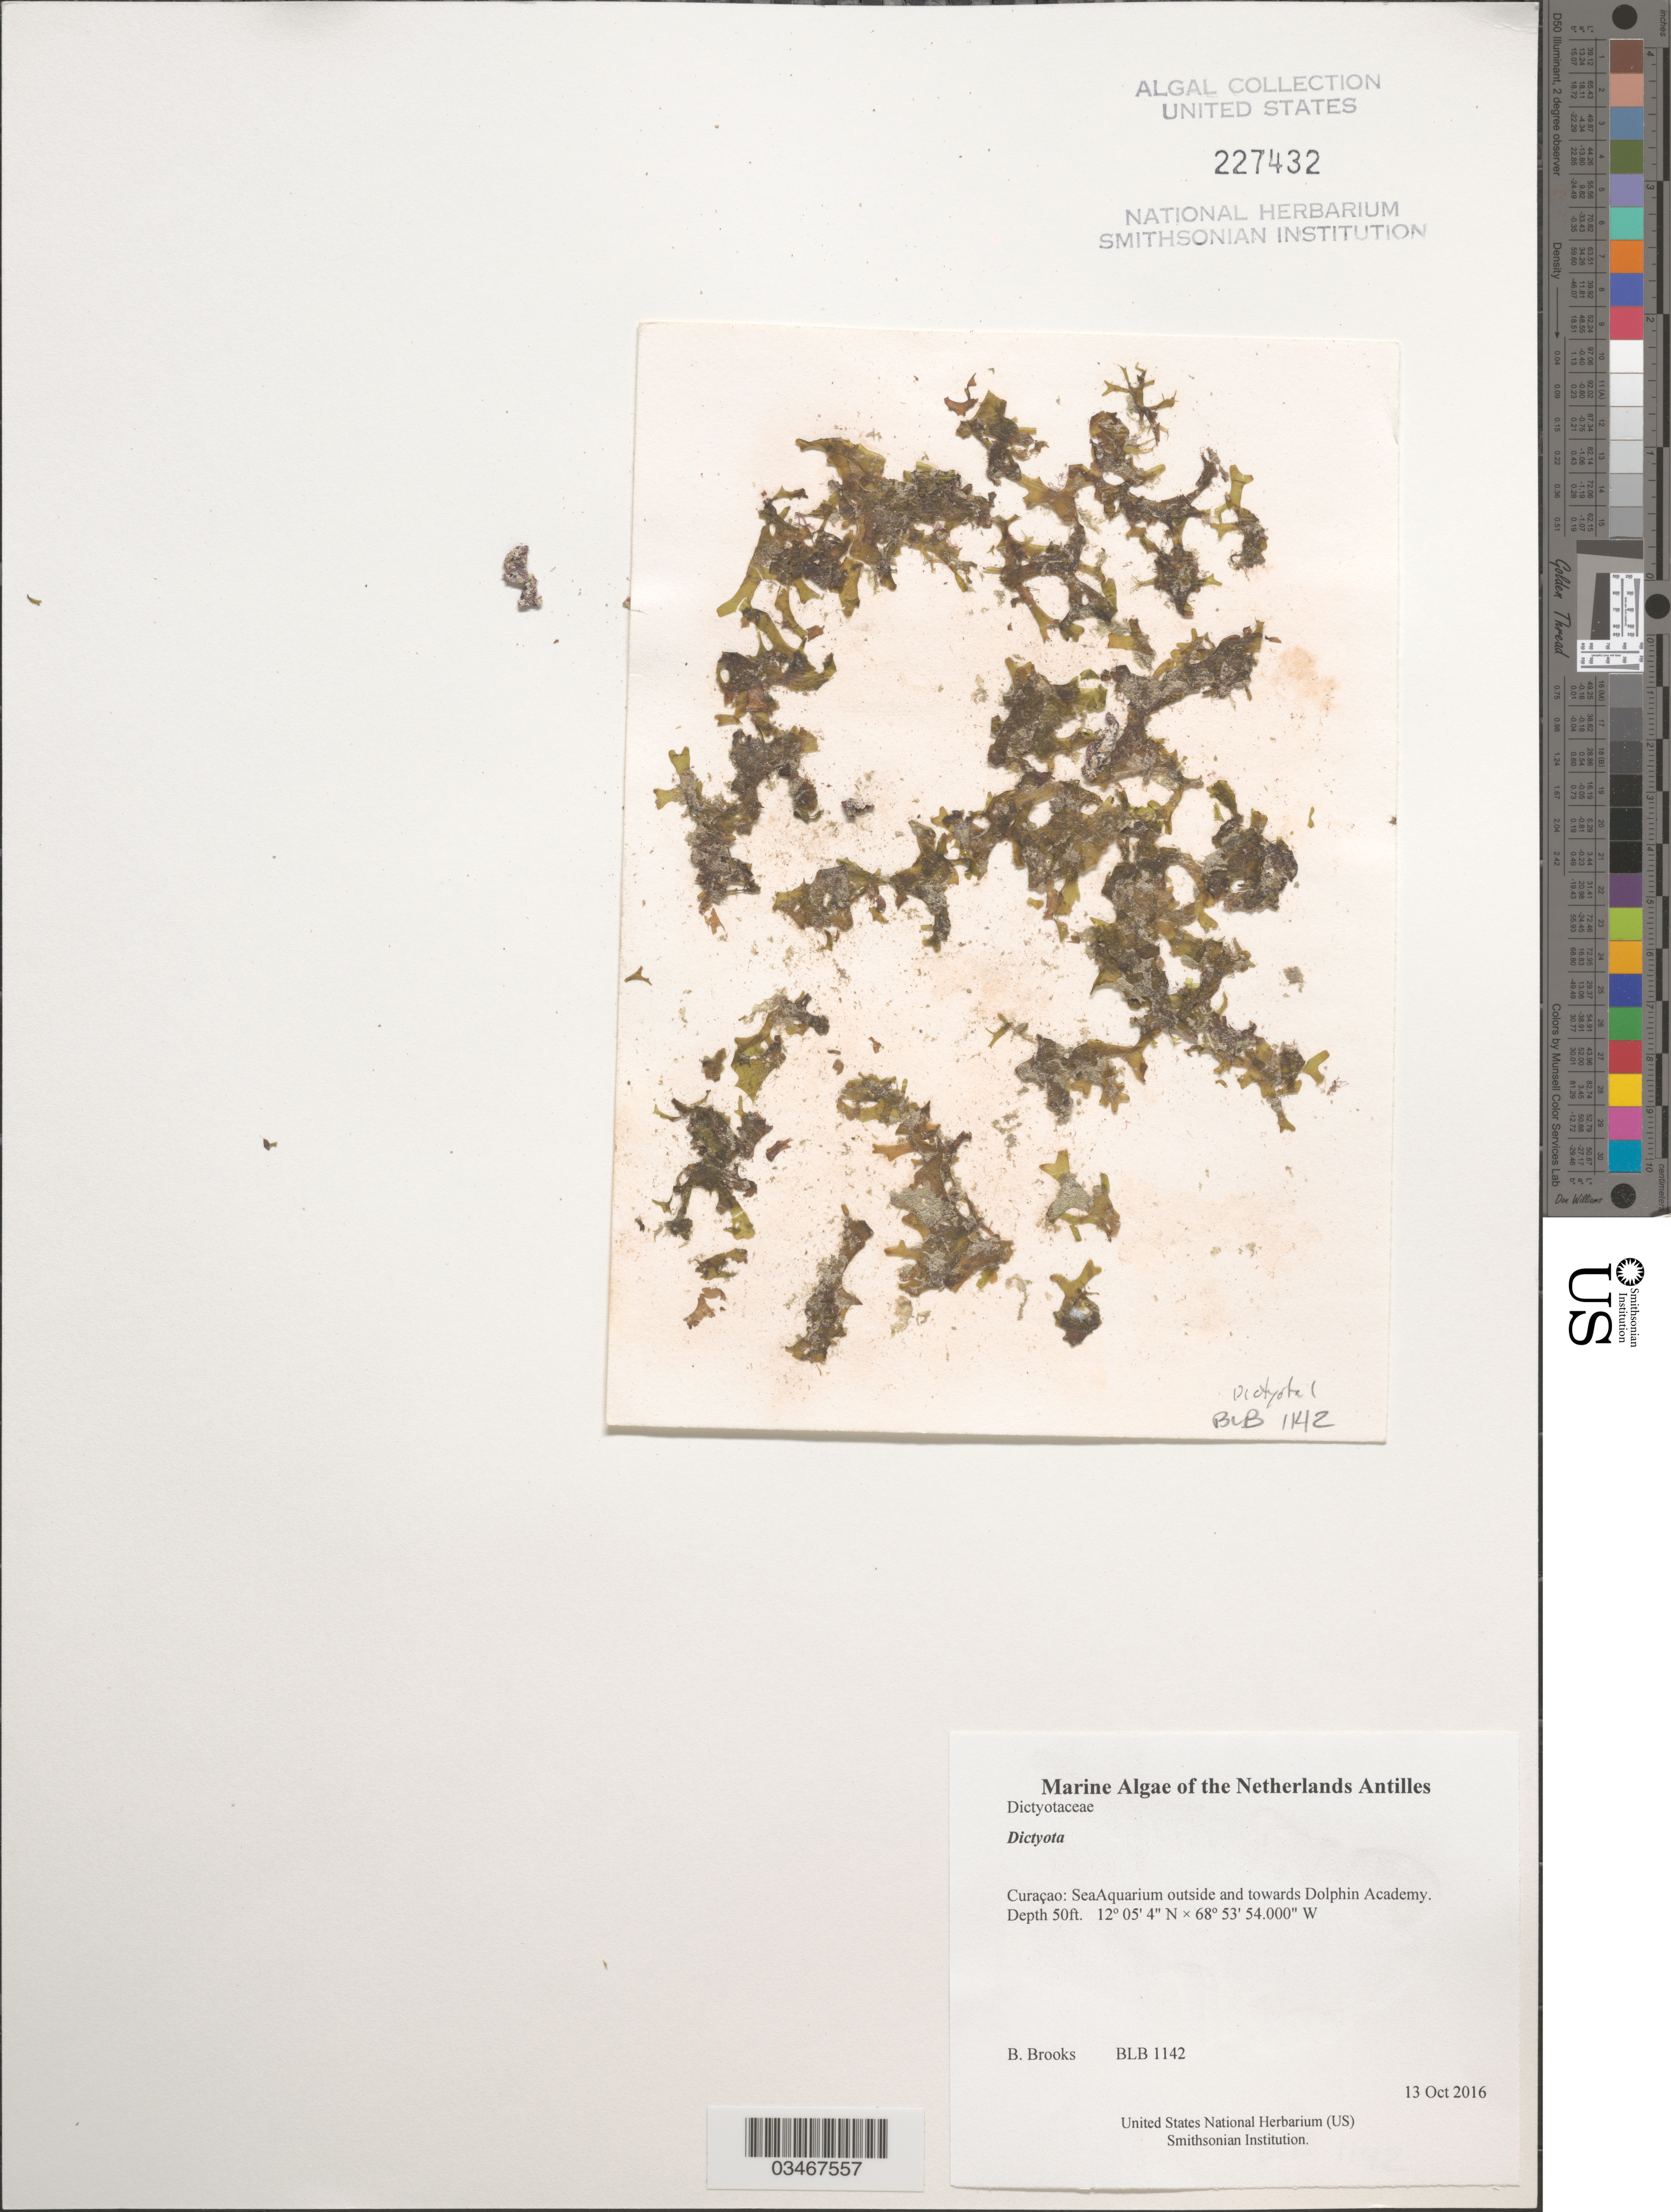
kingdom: Chromista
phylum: Ochrophyta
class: Phaeophyceae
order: Dictyotales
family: Dictyotaceae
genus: Dictyota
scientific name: Dictyota sp.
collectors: B. Brooks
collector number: BLB 1142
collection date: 2016-10-13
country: Curaçao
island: Curaçao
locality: SeaAquarium outside and towards Dolphin Academy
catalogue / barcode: US 227432